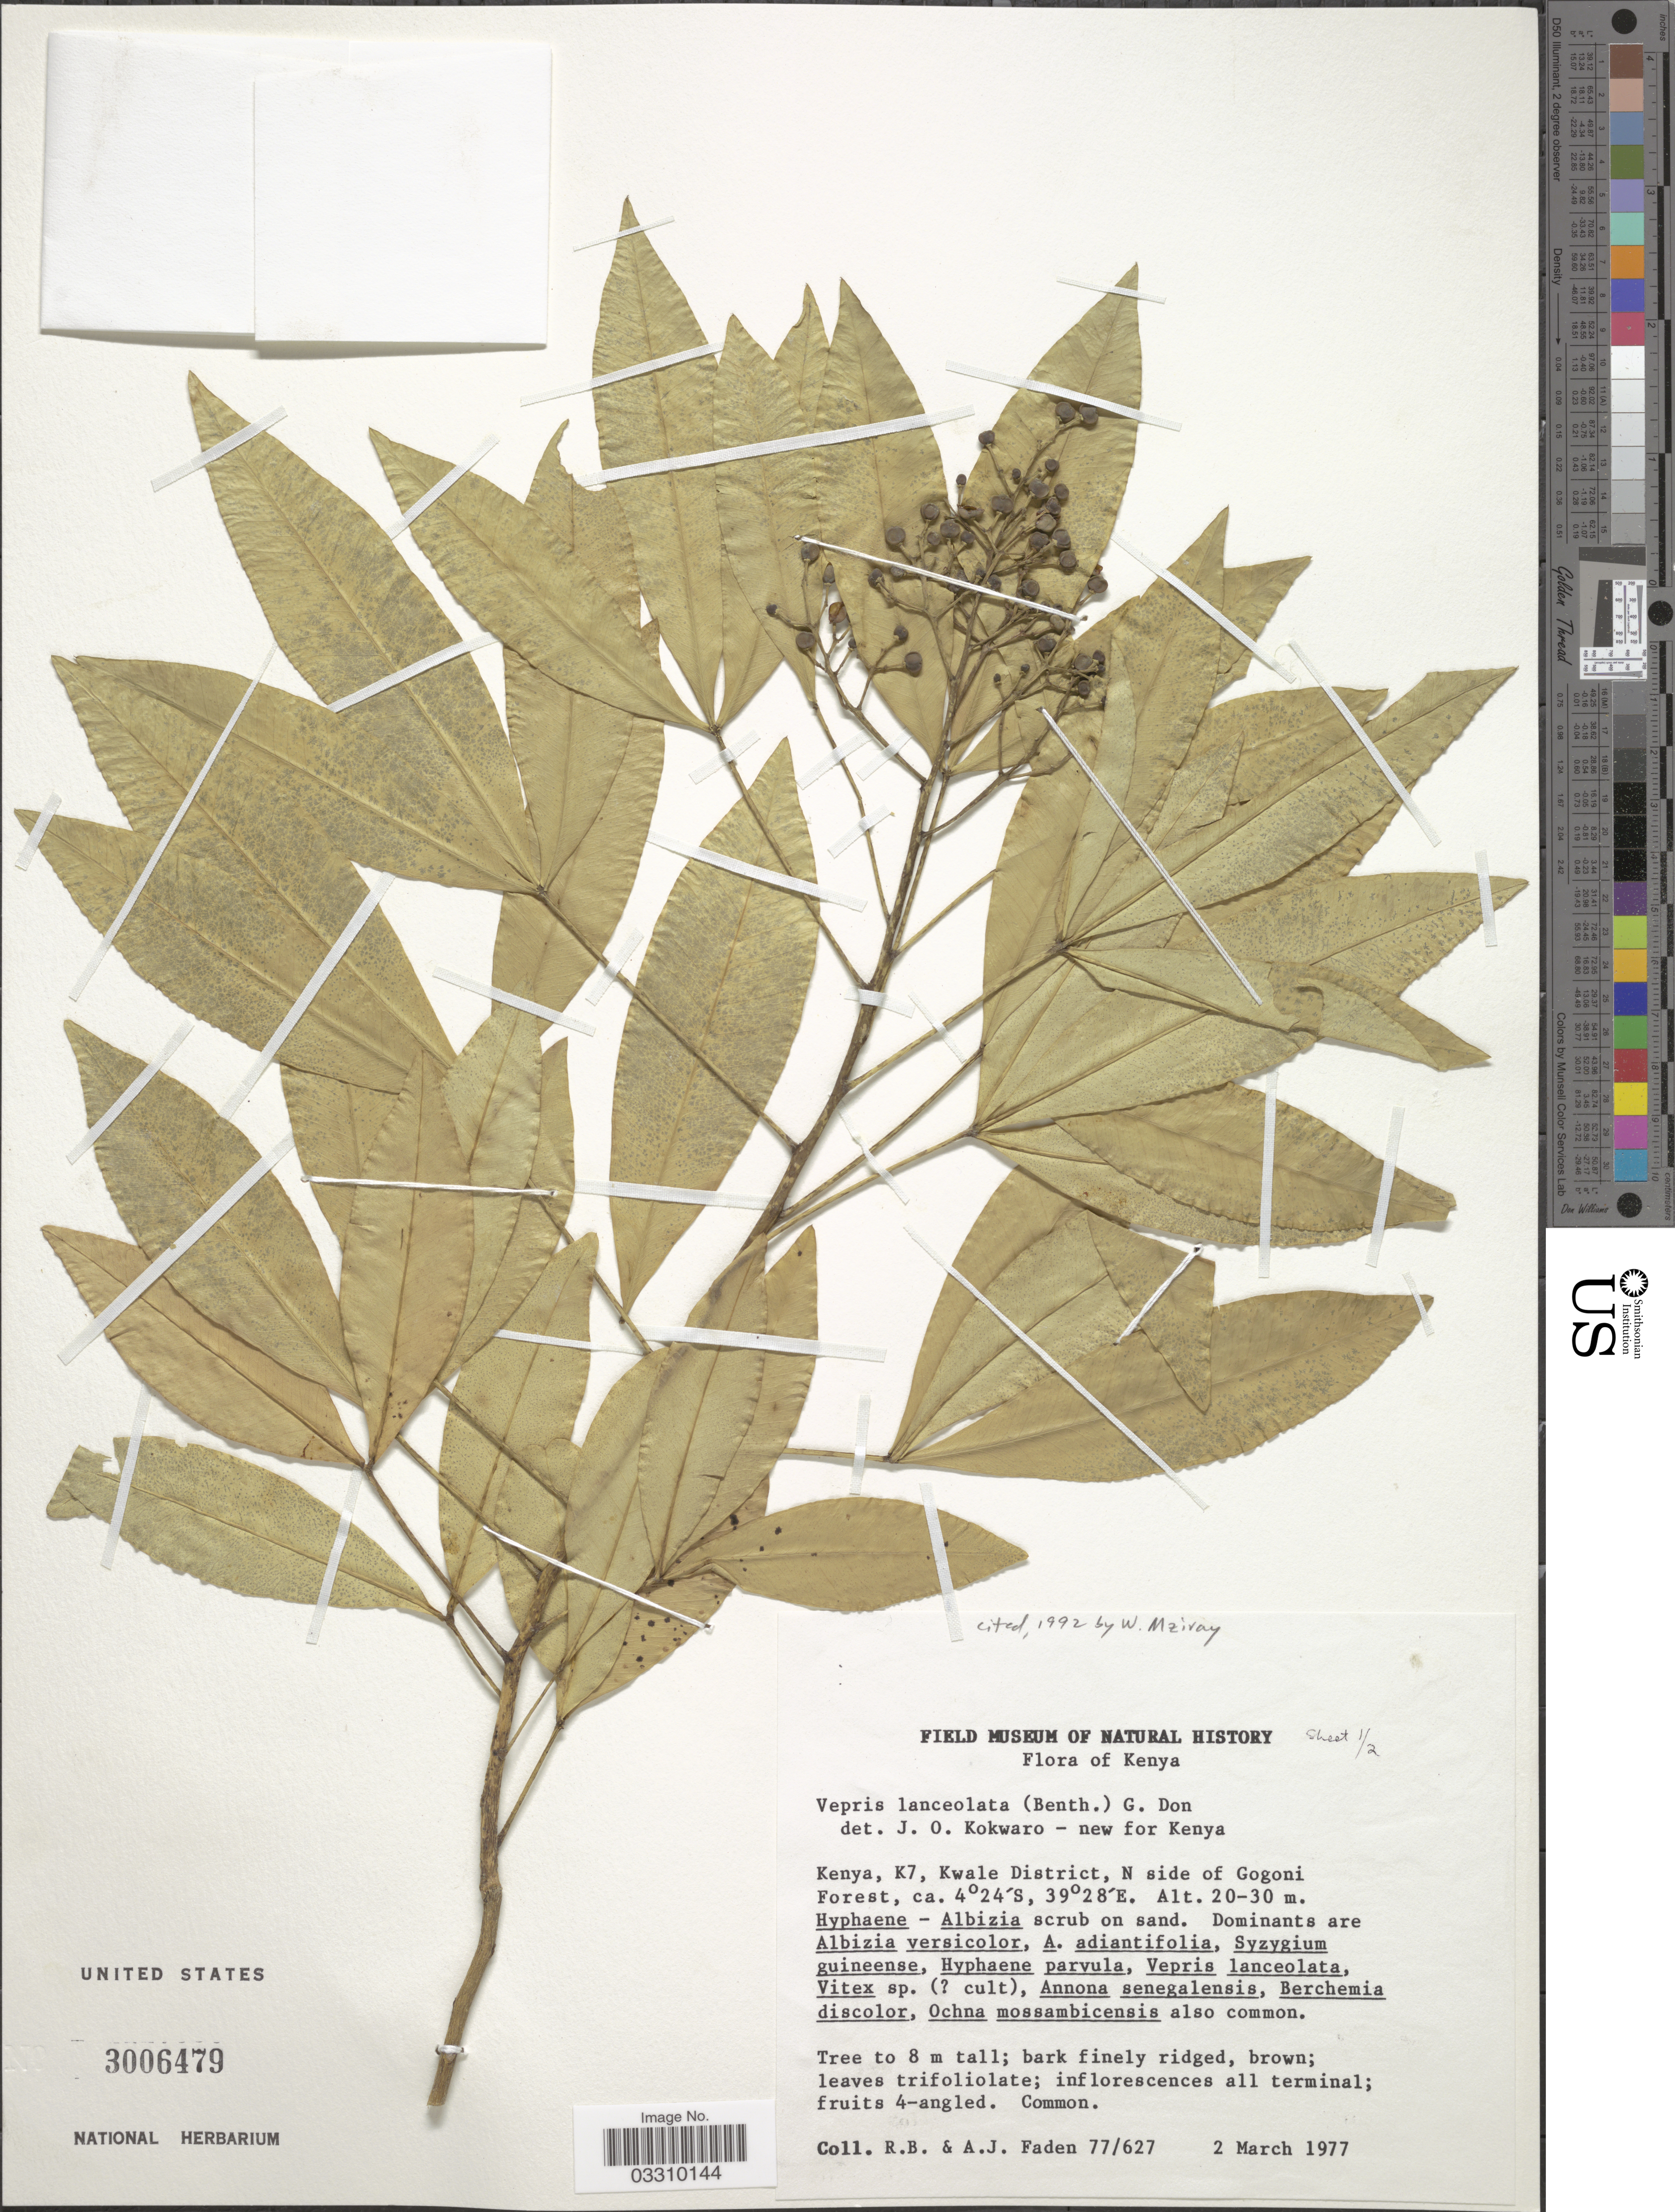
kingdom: Plantae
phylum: Tracheophyta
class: Magnoliopsida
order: Sapindales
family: Rutaceae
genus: Vepris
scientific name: Vepris lanceolata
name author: (Lam.) G. Don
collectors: R. B. Faden & A. J. Faden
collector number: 77/627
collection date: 1977-03-02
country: Kenya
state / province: Kwale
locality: K7, Kwale District, N side of Gogoni Forest.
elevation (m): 20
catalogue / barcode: US 3006479